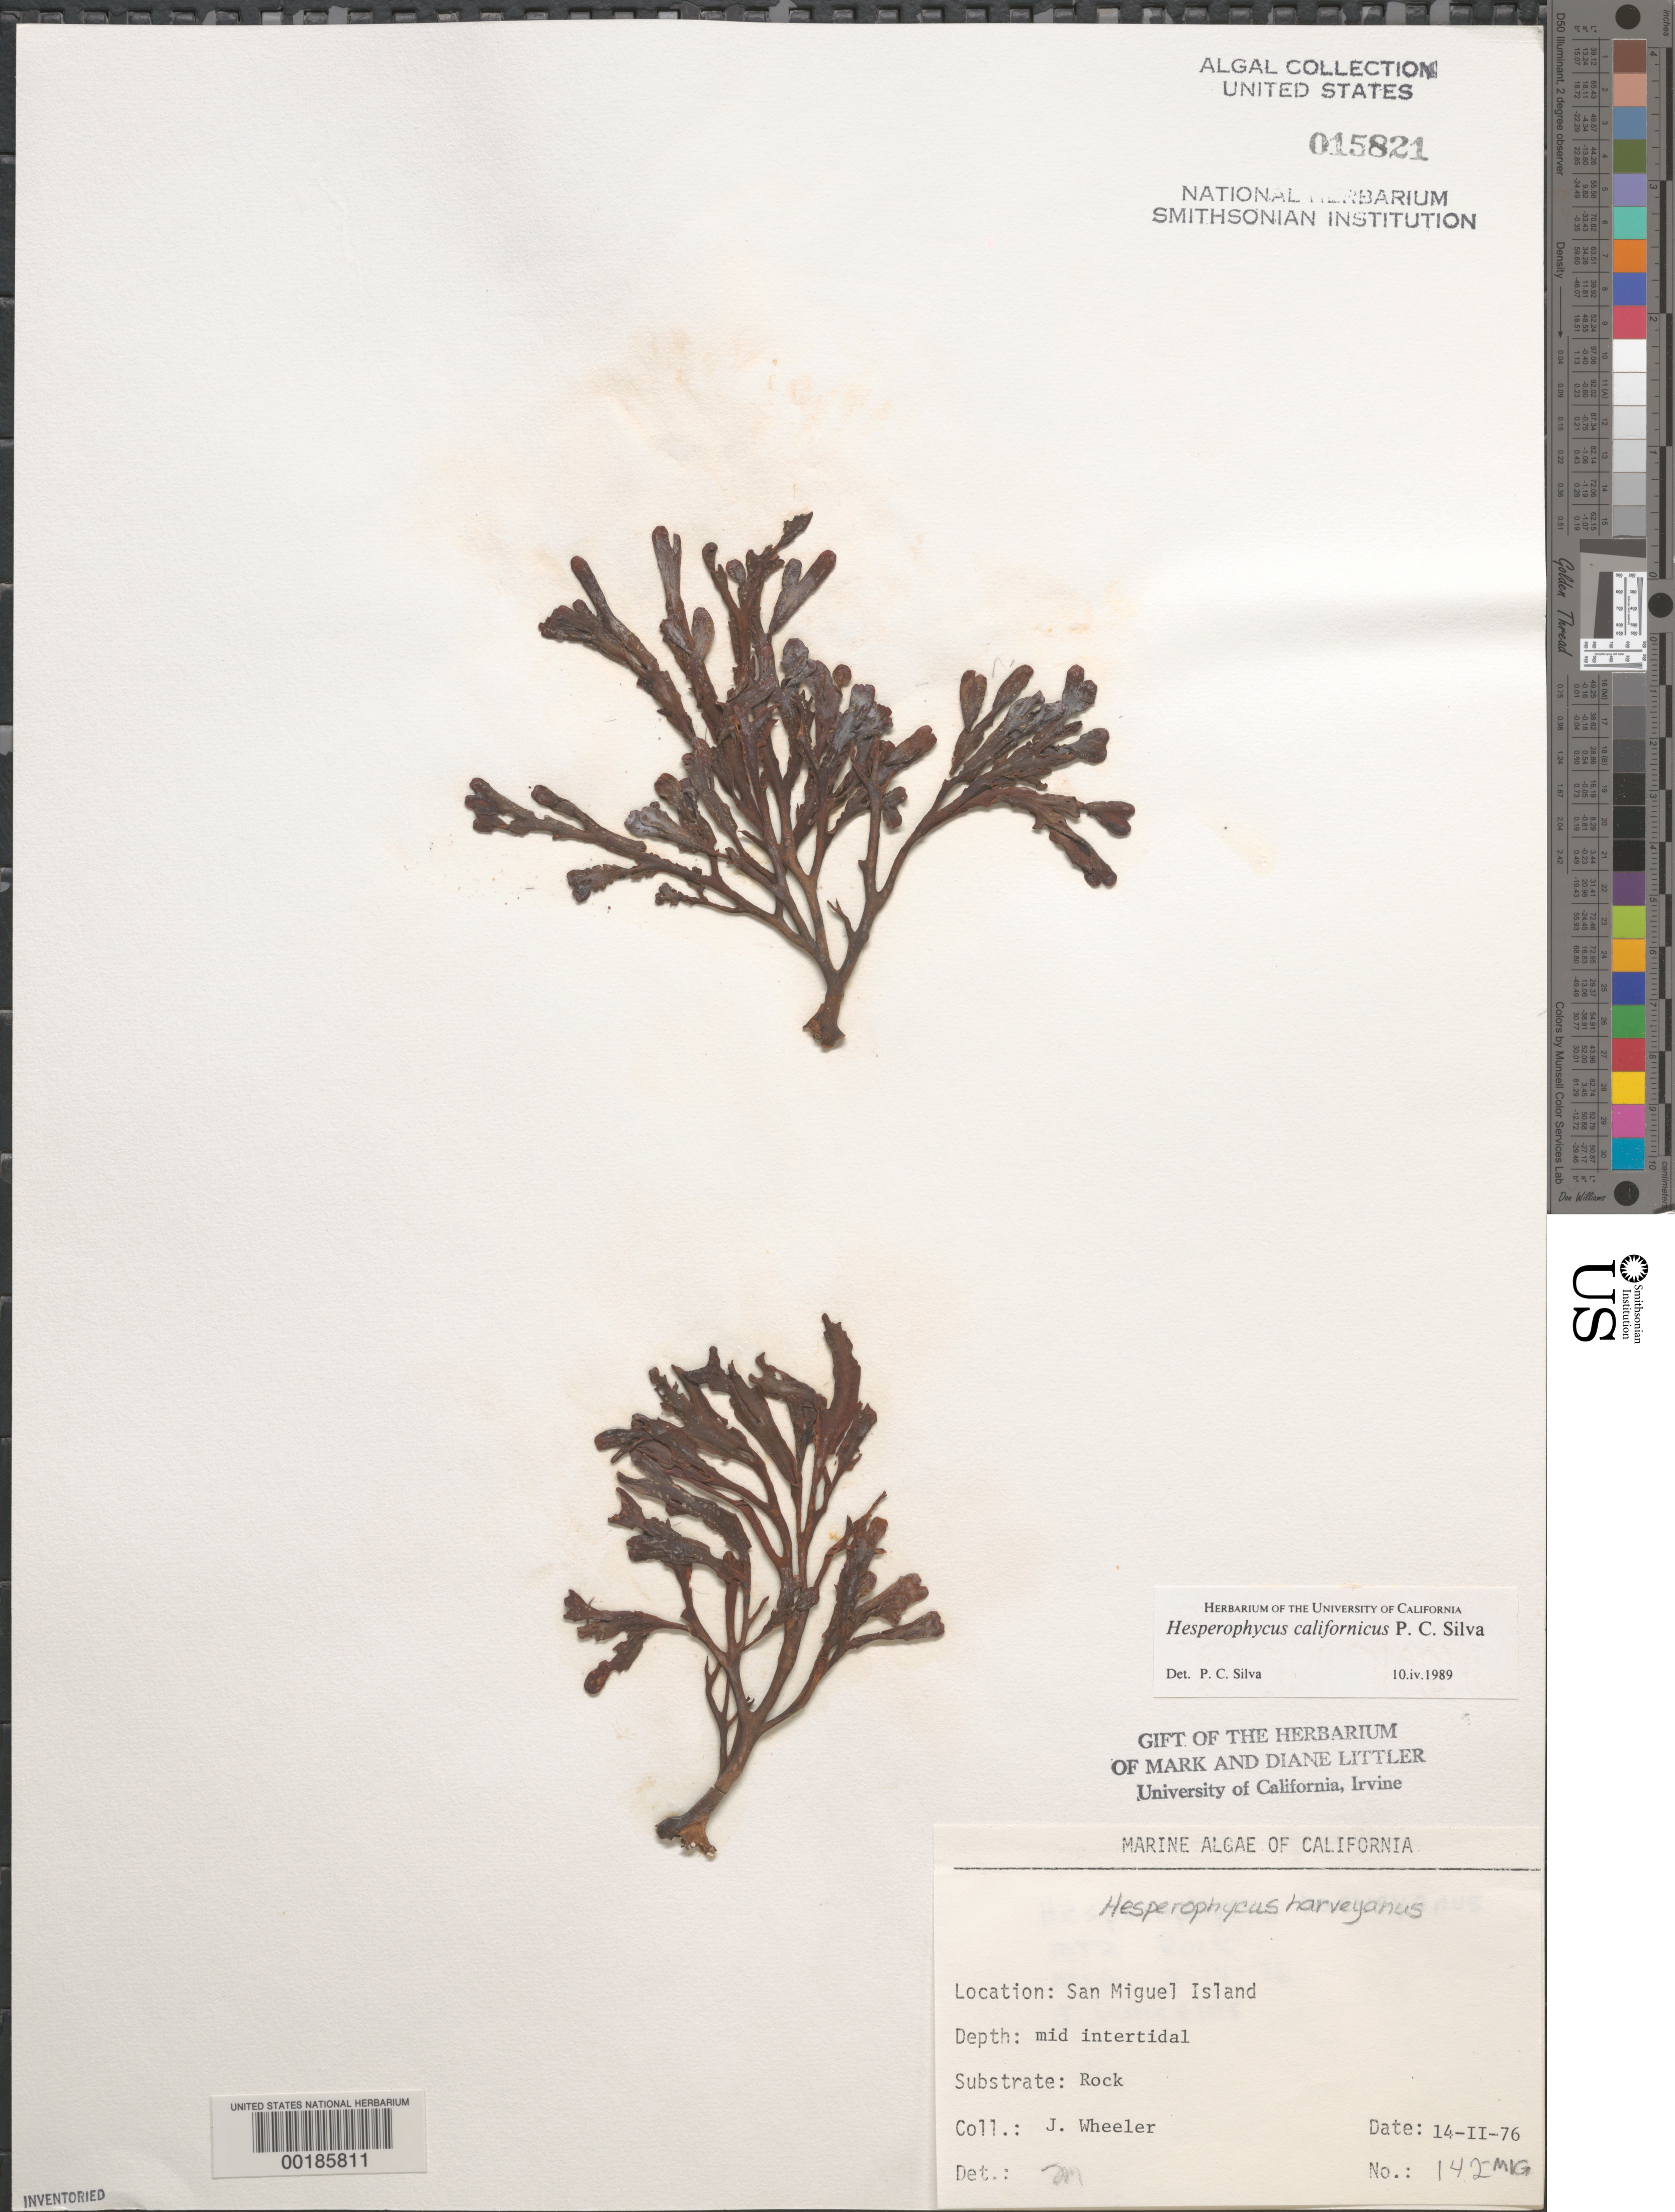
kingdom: Chromista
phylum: Ochrophyta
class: Phaeophyceae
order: Fucales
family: Fucaceae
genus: Hesperophycus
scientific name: Hesperophycus californicus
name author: P.C. Silva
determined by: Silva, P. C.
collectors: J. L. Wheeler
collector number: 142-mig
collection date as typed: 14 Feb 1976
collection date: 1976-02-14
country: United States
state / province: California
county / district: Santa Barbara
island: San Miguel Island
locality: Cuyler Harbor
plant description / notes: BLM-SOCALBIGHT Rocky Intertidal Survey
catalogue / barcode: US 15821